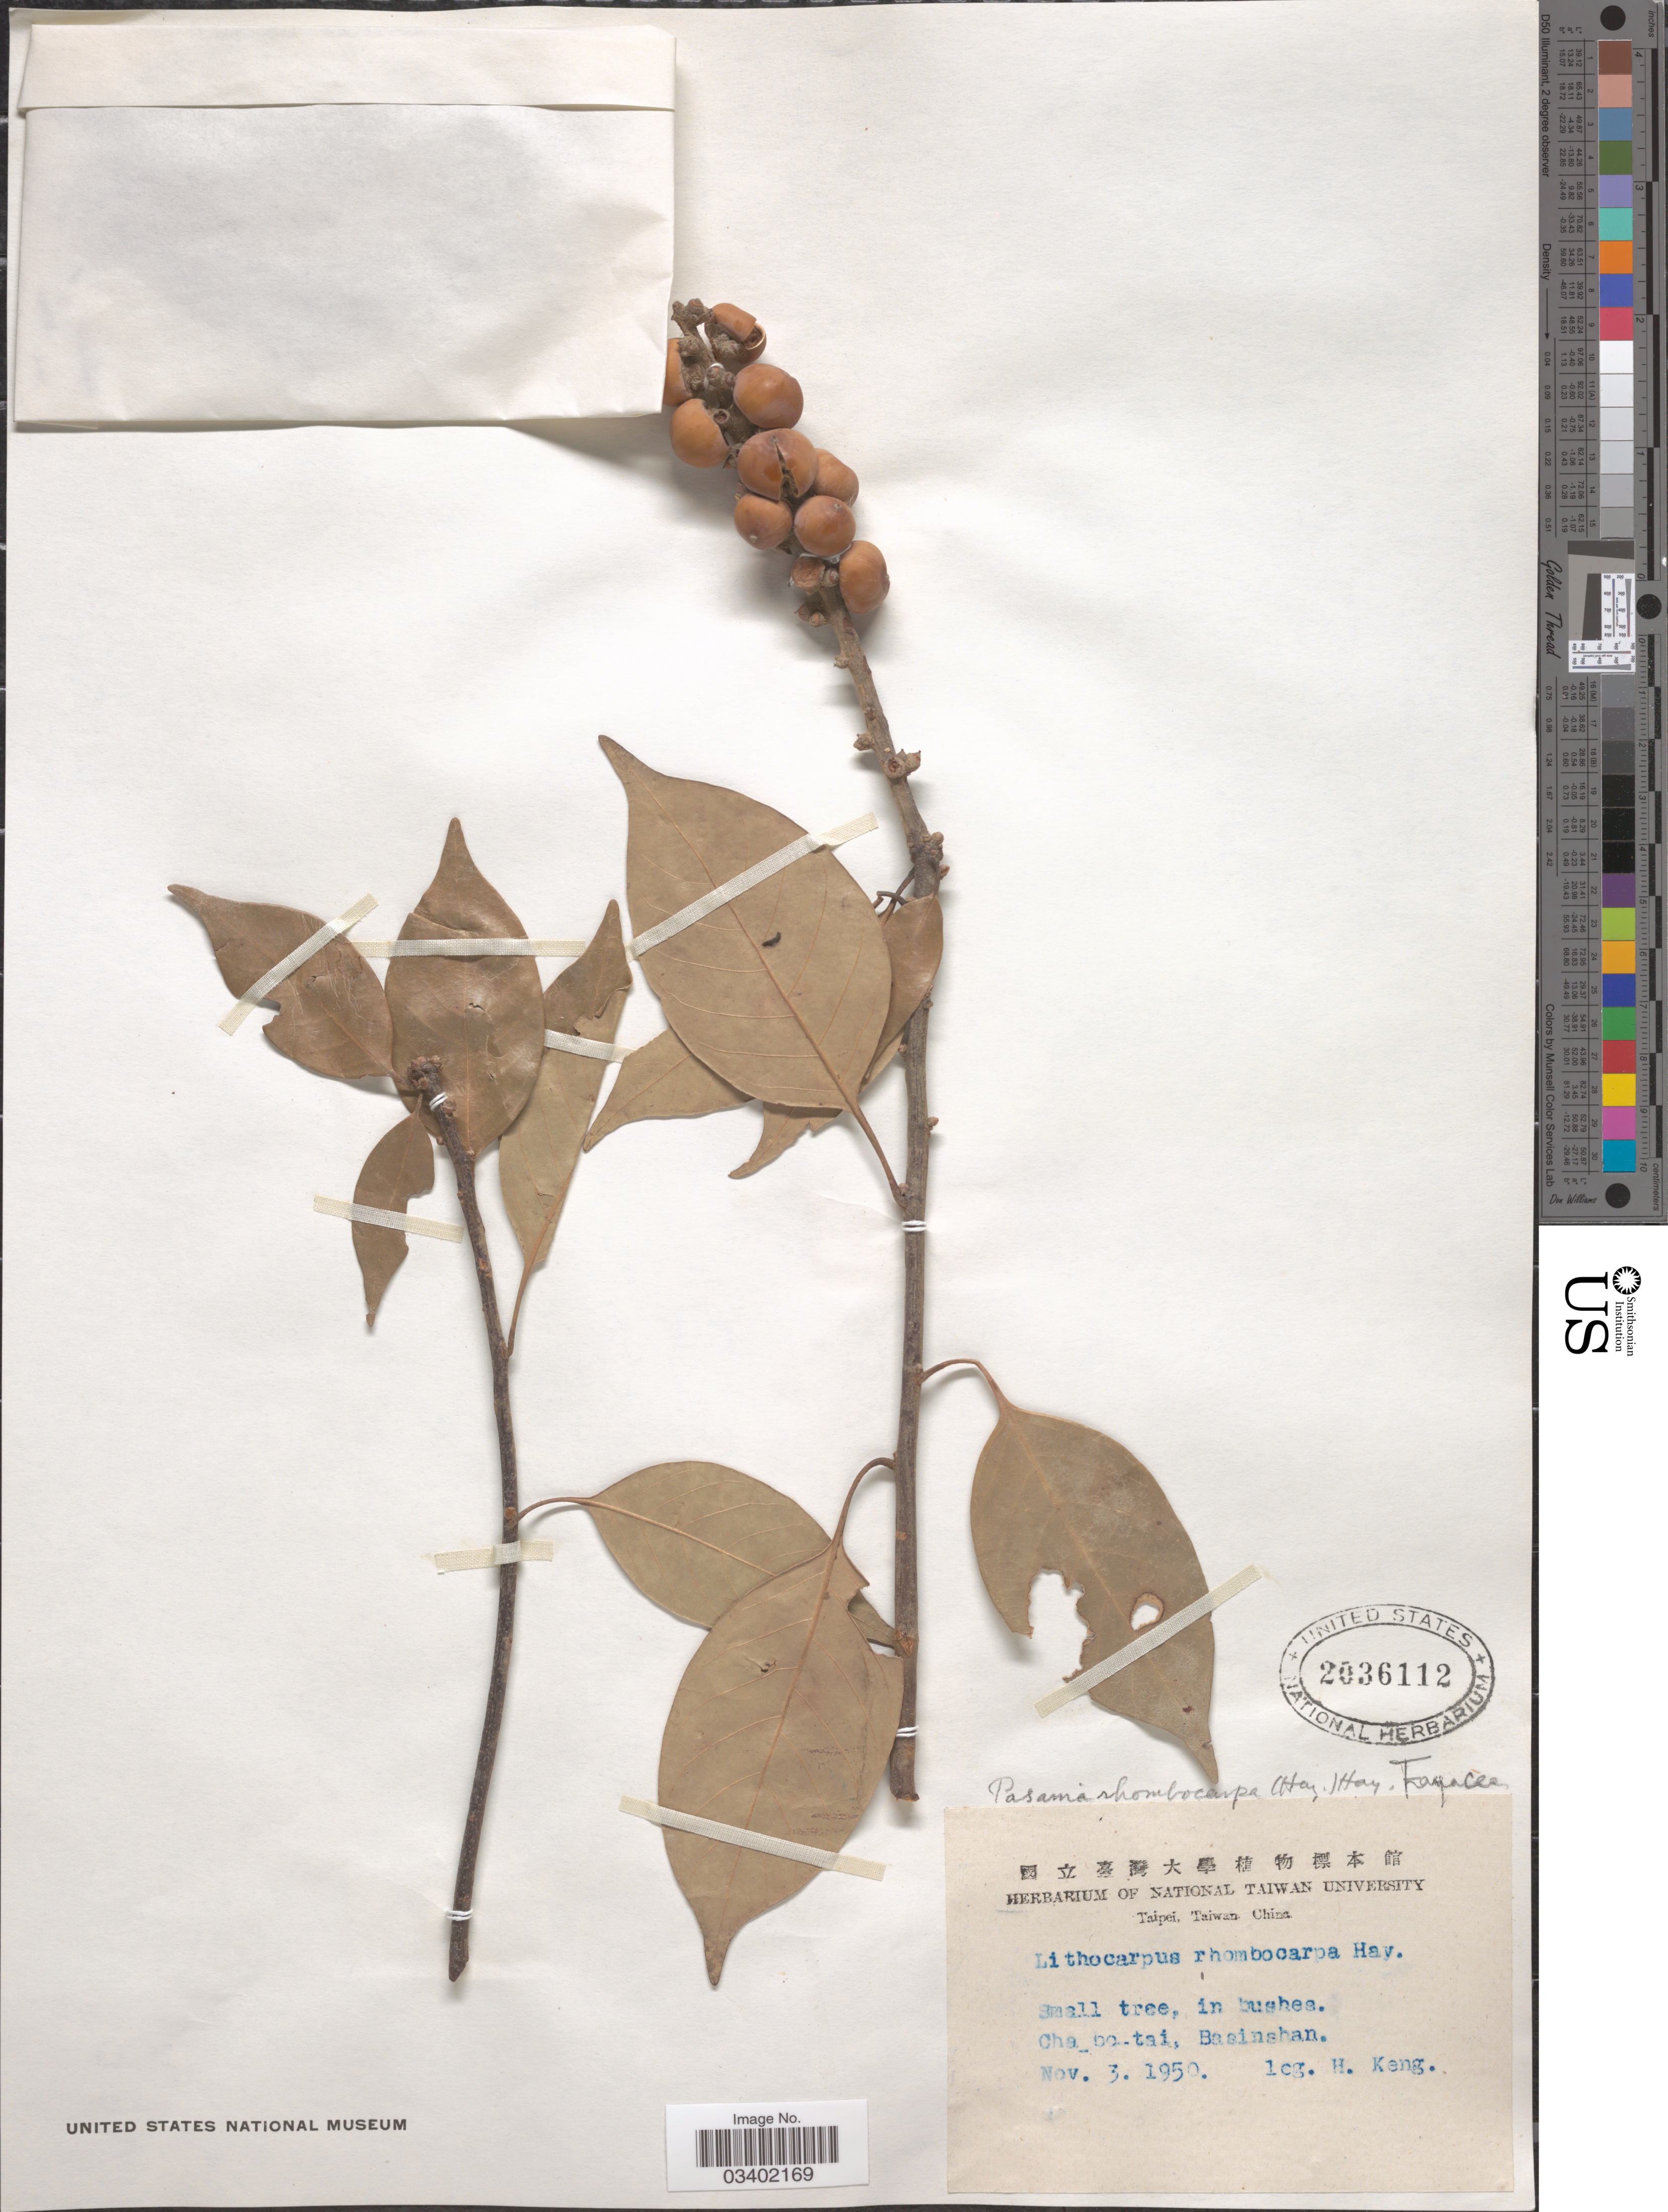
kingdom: Plantae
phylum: Tracheophyta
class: Magnoliopsida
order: Fagales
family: Betulaceae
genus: Betula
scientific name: Betula rhombocarpus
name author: (Hayata) Hayata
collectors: H. Keng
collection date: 1950-11-03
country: Taiwan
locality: Cha-bo-tai, Basinshan.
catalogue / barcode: US 2036112